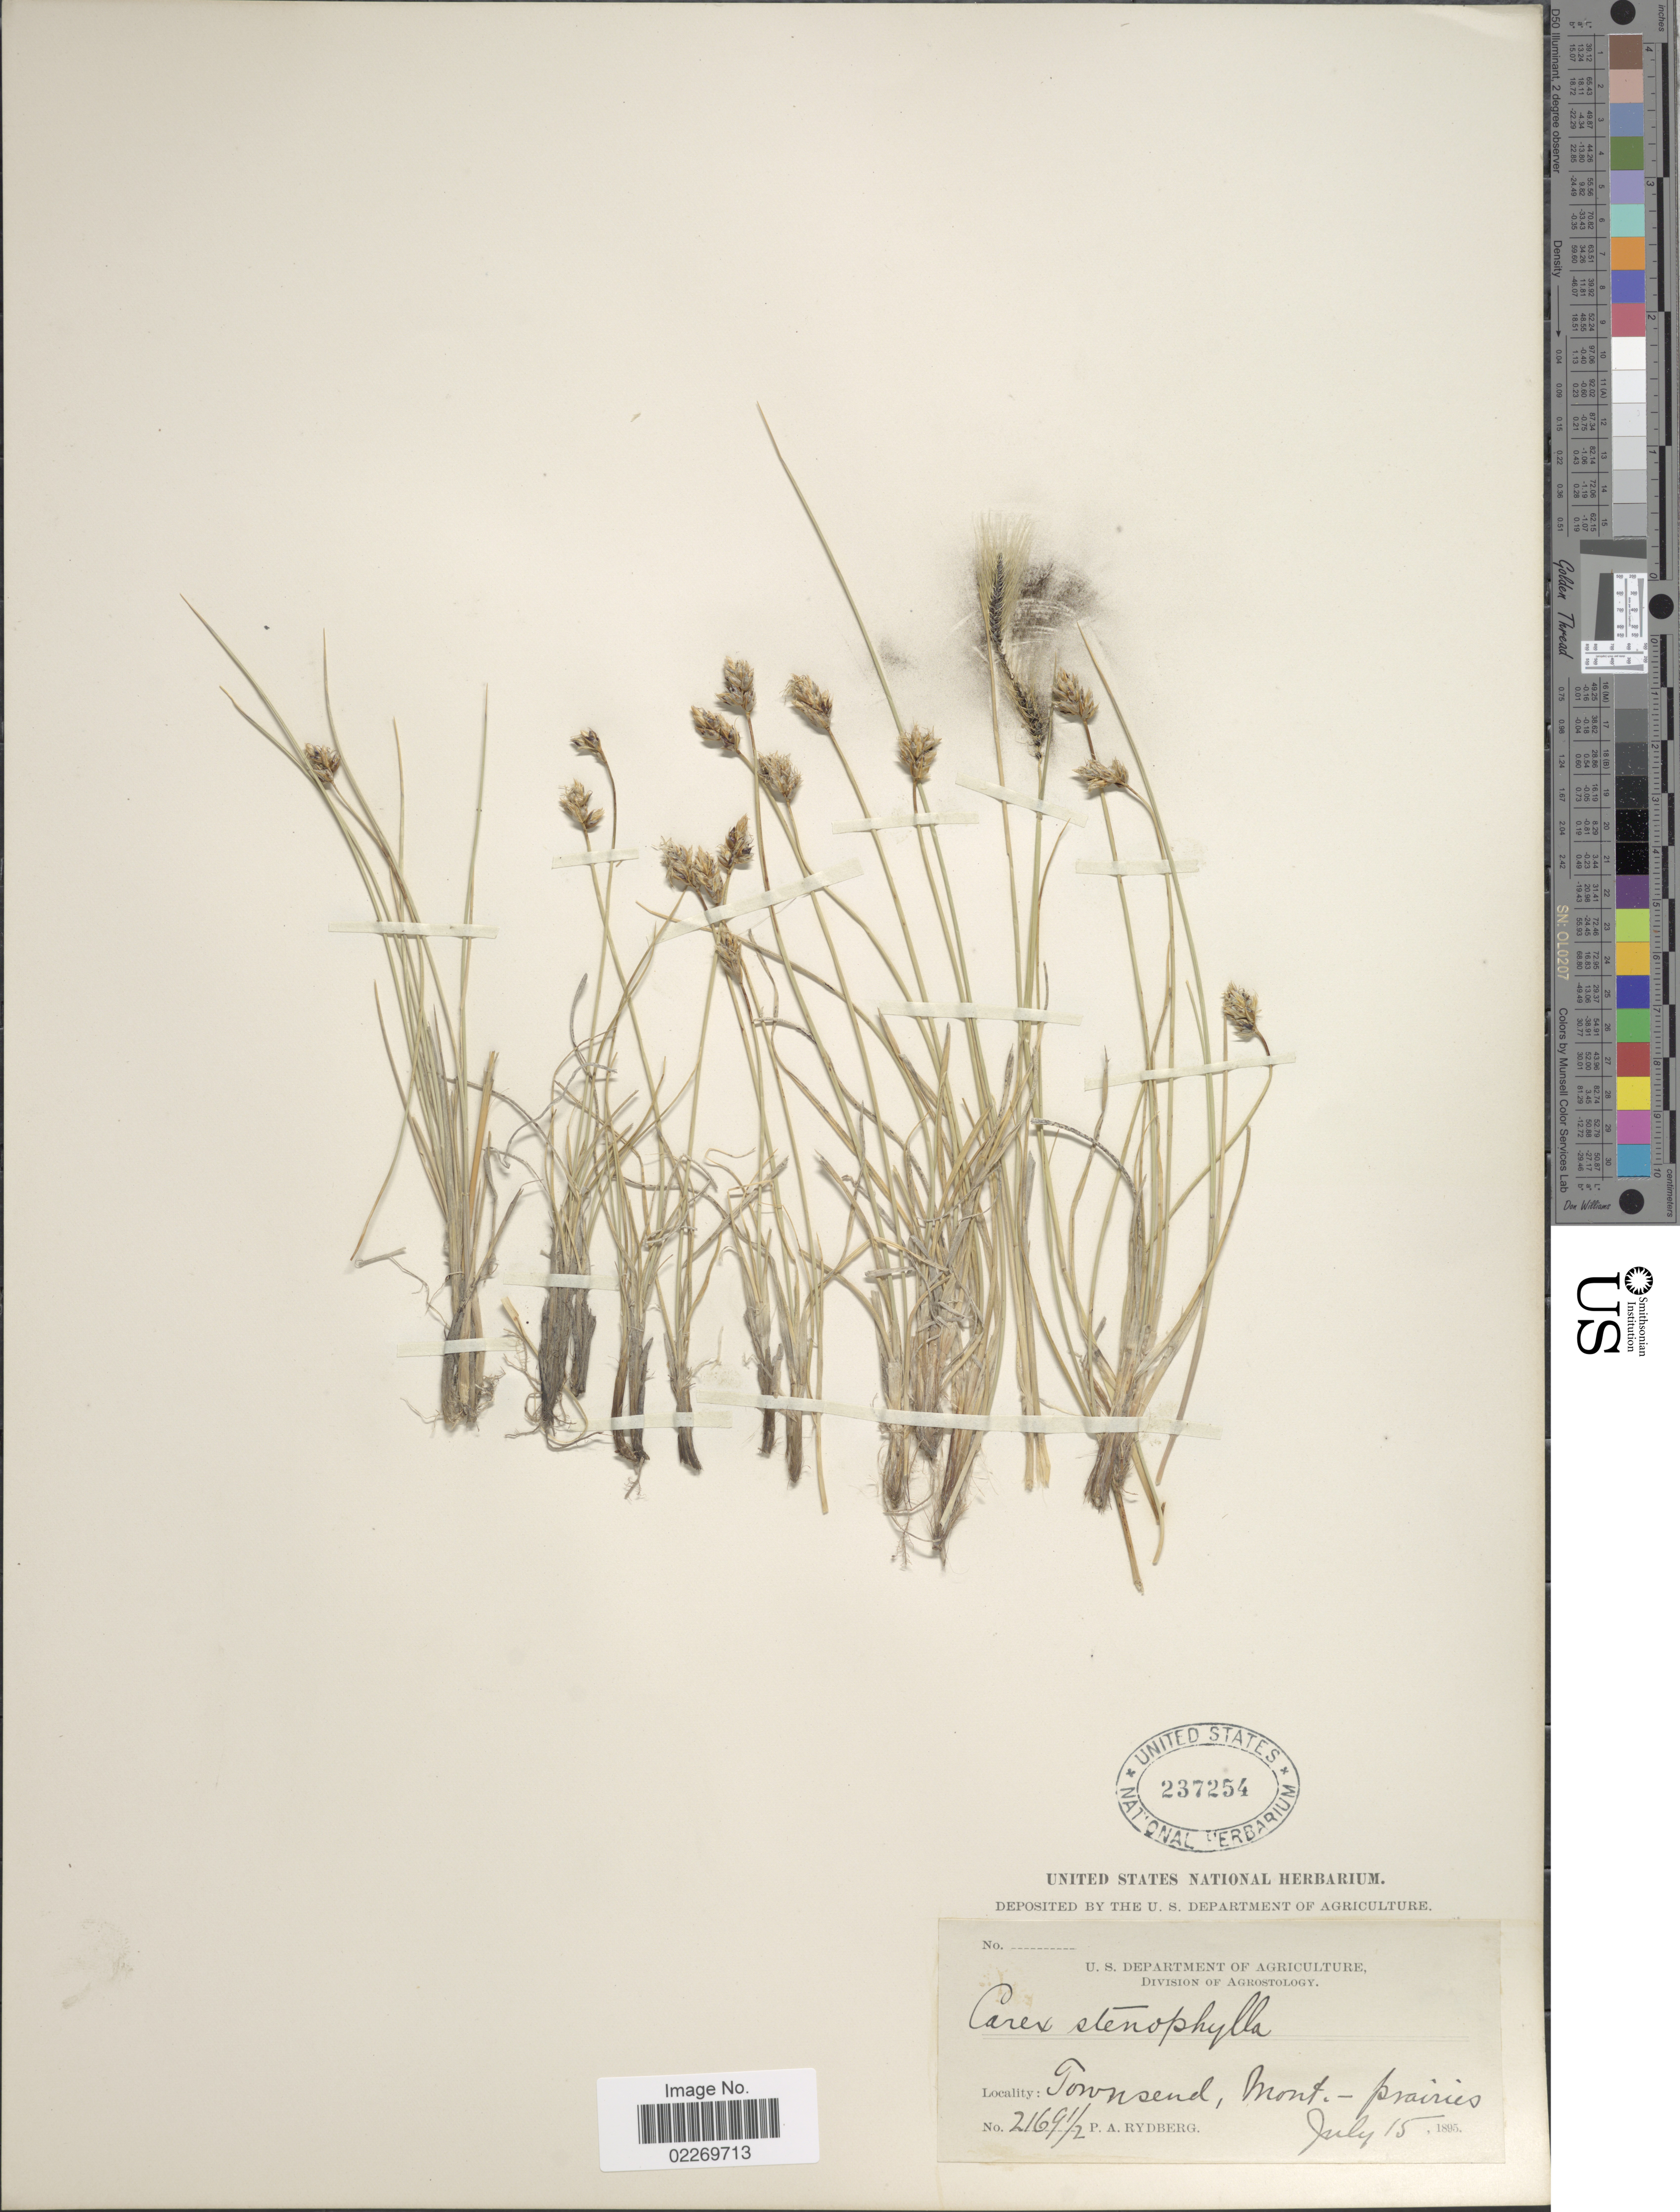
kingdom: Plantae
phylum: Tracheophyta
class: Liliopsida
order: Poales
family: Cyperaceae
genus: Carex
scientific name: Carex eleocharis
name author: L.H. Bailey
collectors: P. A. Rydberg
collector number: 2169½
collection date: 1895-07-15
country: United States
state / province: Montana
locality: Townsend - prairies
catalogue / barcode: US 237254